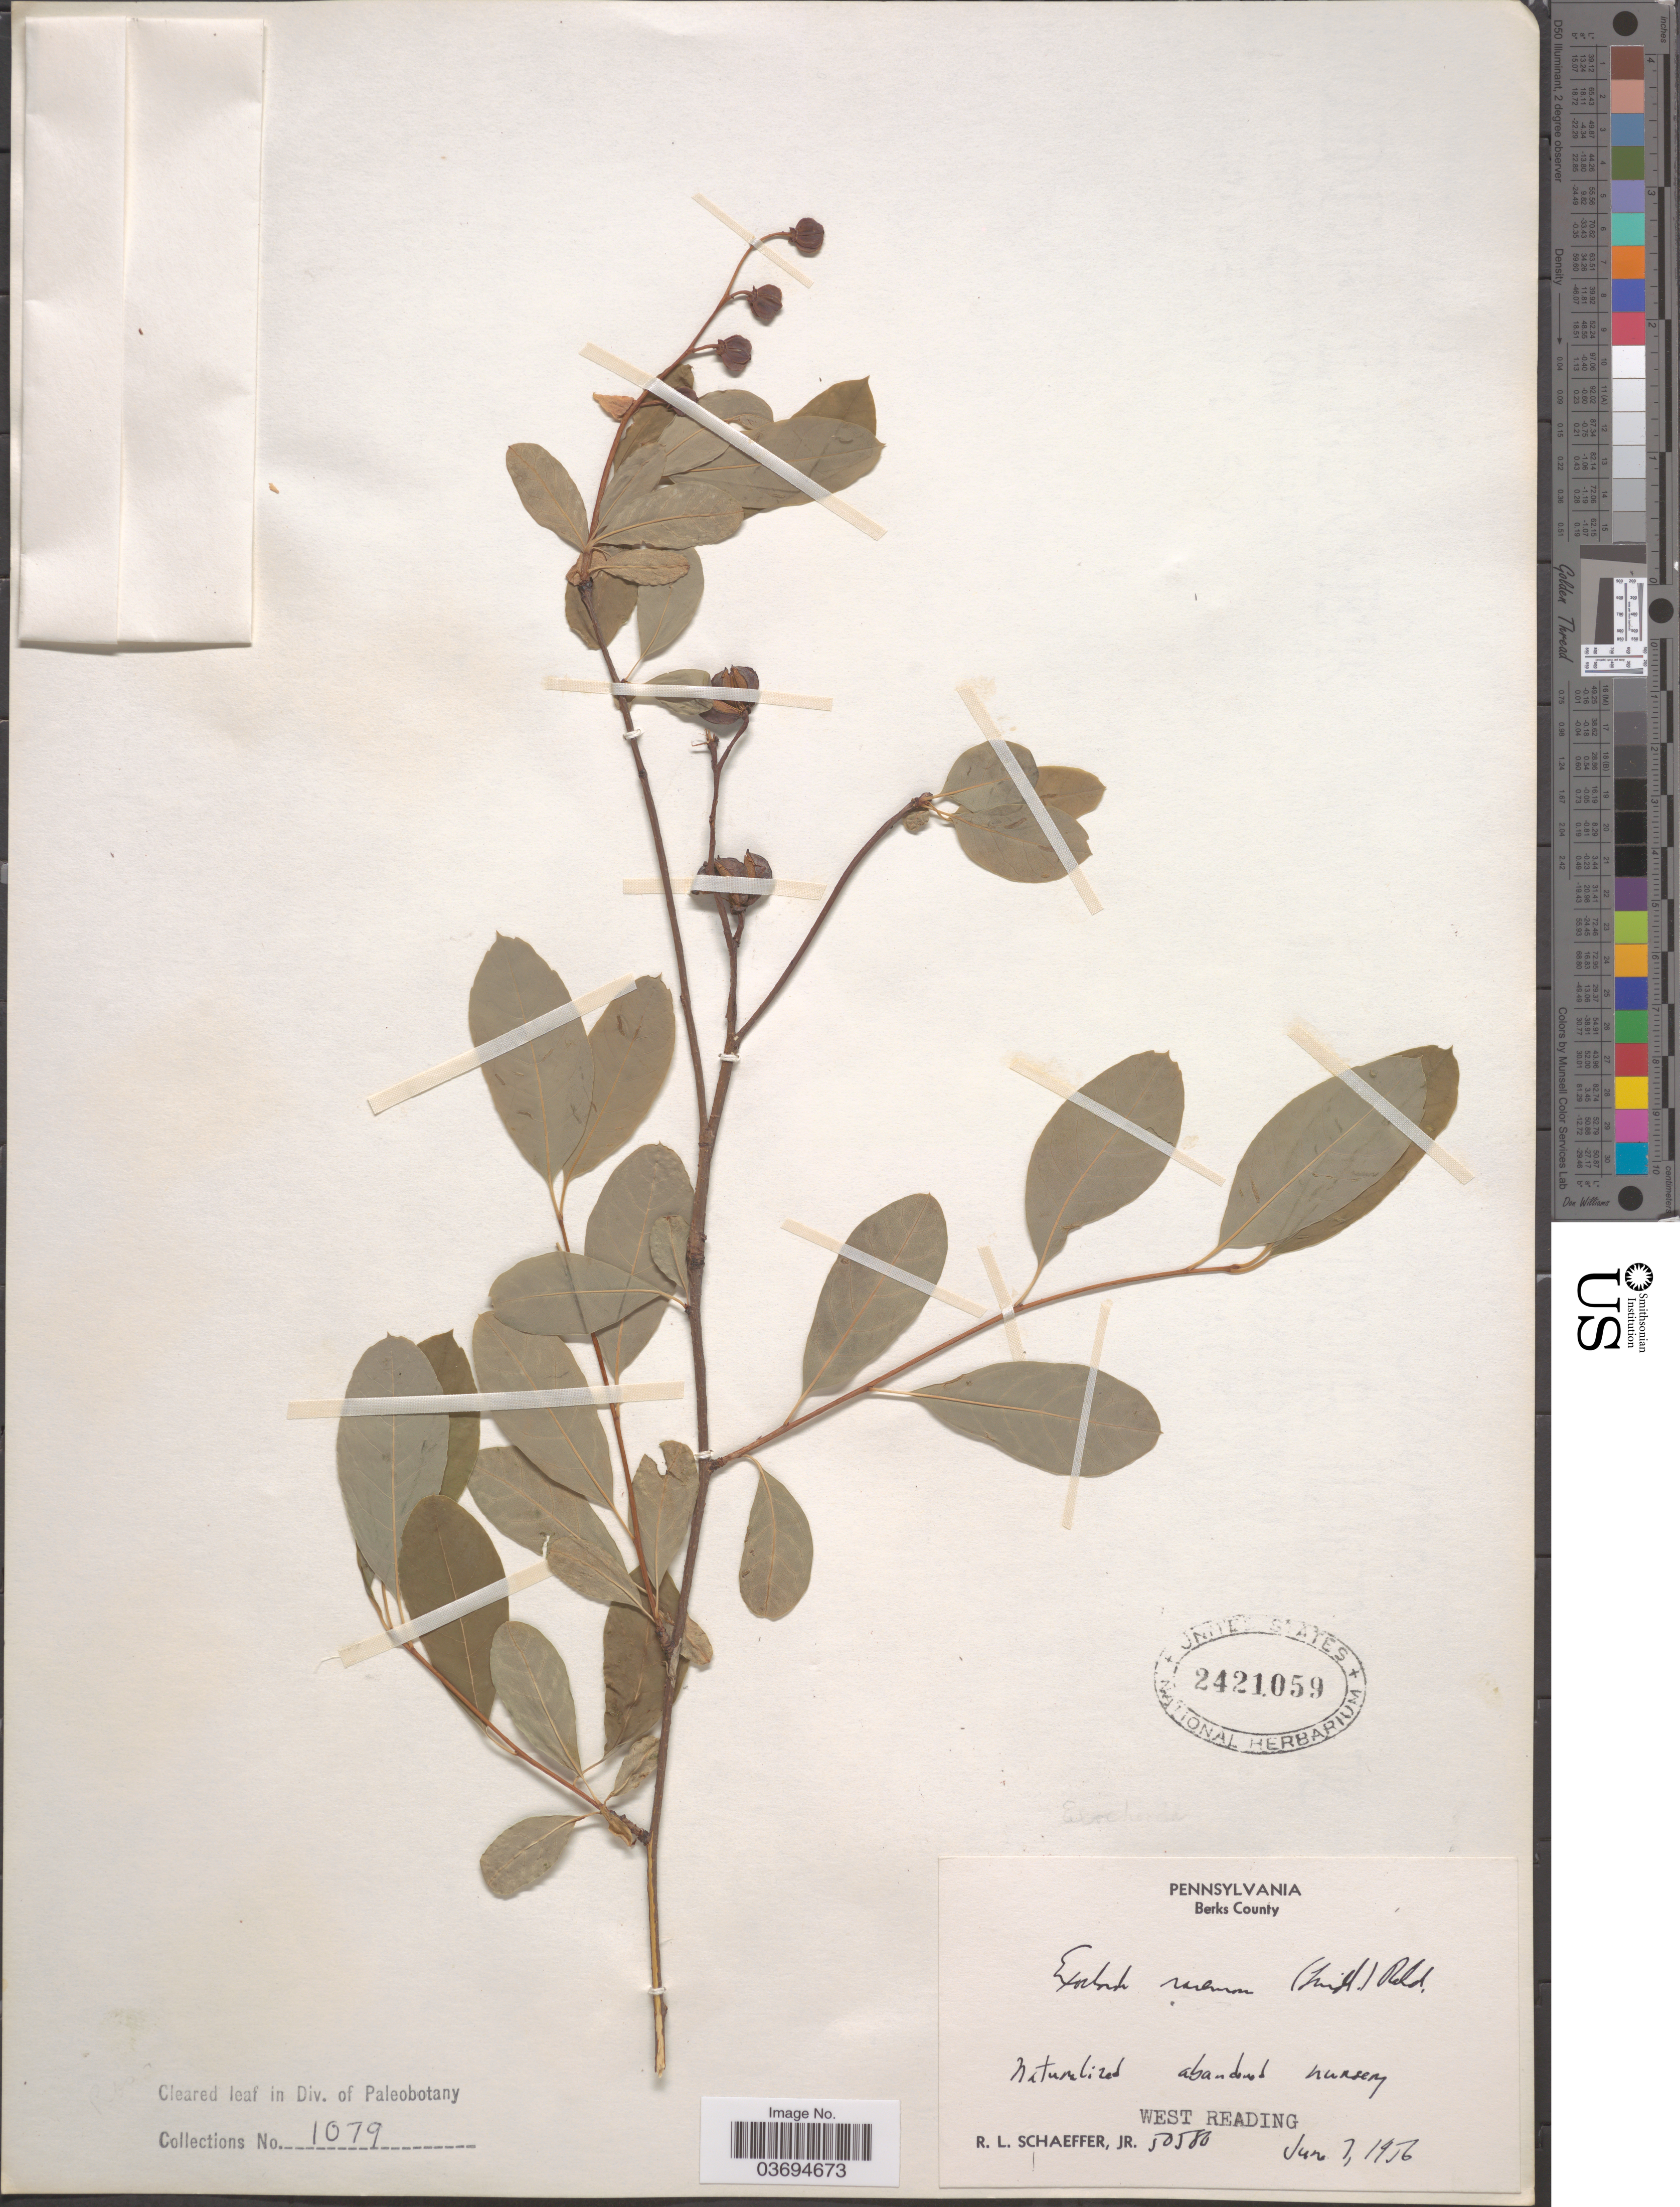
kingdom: Plantae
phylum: Tracheophyta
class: Magnoliopsida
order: Rosales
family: Rosaceae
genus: Exochorda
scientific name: Exochorda racemosa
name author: (Fortune ex Lindl.) Rehder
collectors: R. L. Schaeffer Jr.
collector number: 50580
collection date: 1956-06-07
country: United States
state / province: Pennsylvania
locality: Berks County. Naturalized abandoned nursery. West Reading.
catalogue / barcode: US 2421059